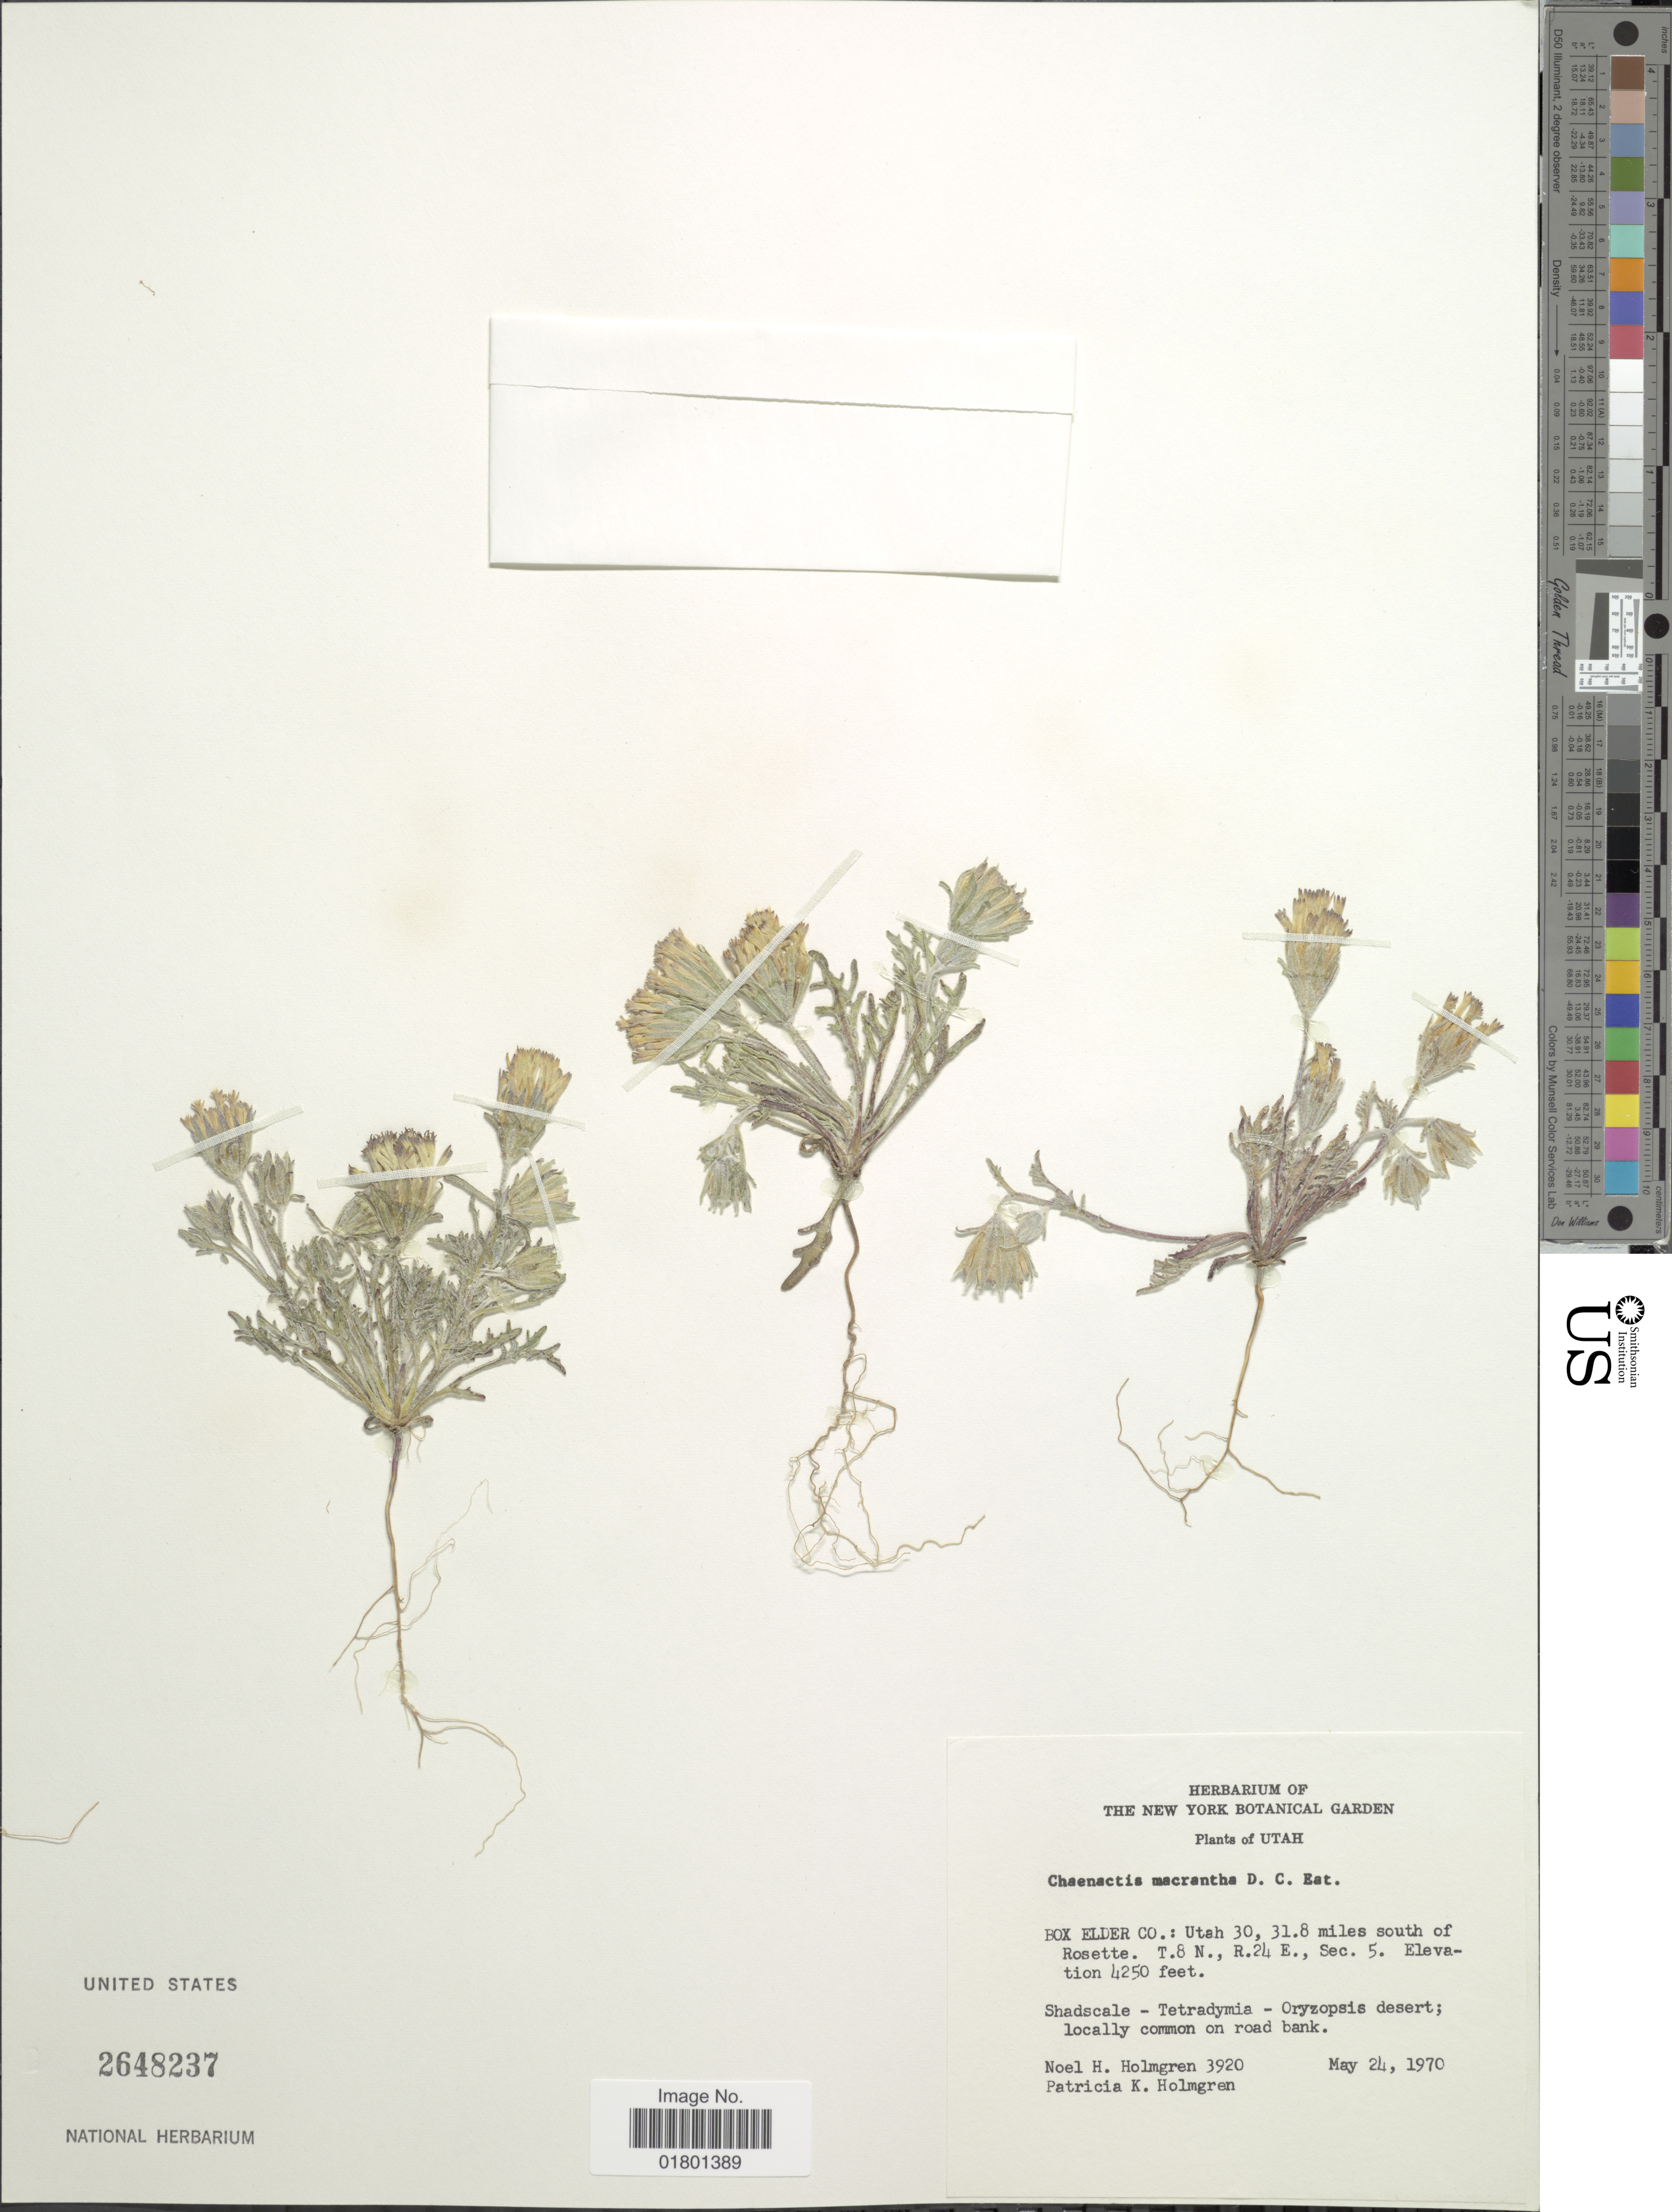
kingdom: Plantae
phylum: Tracheophyta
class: Magnoliopsida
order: Asterales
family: Asteraceae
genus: Chaenactis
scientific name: Chaenactis macrantha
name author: D.C. Eaton in C. King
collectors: N. H. Holmgren & P. K. Holmgren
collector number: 3920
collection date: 1970-05-24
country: United States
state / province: Utah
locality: Box Elder Co.: Utah 30, 31.8 miles south of Rosette. T.8 N., R.24 E., Sec. 5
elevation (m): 1295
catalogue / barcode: US 2648237